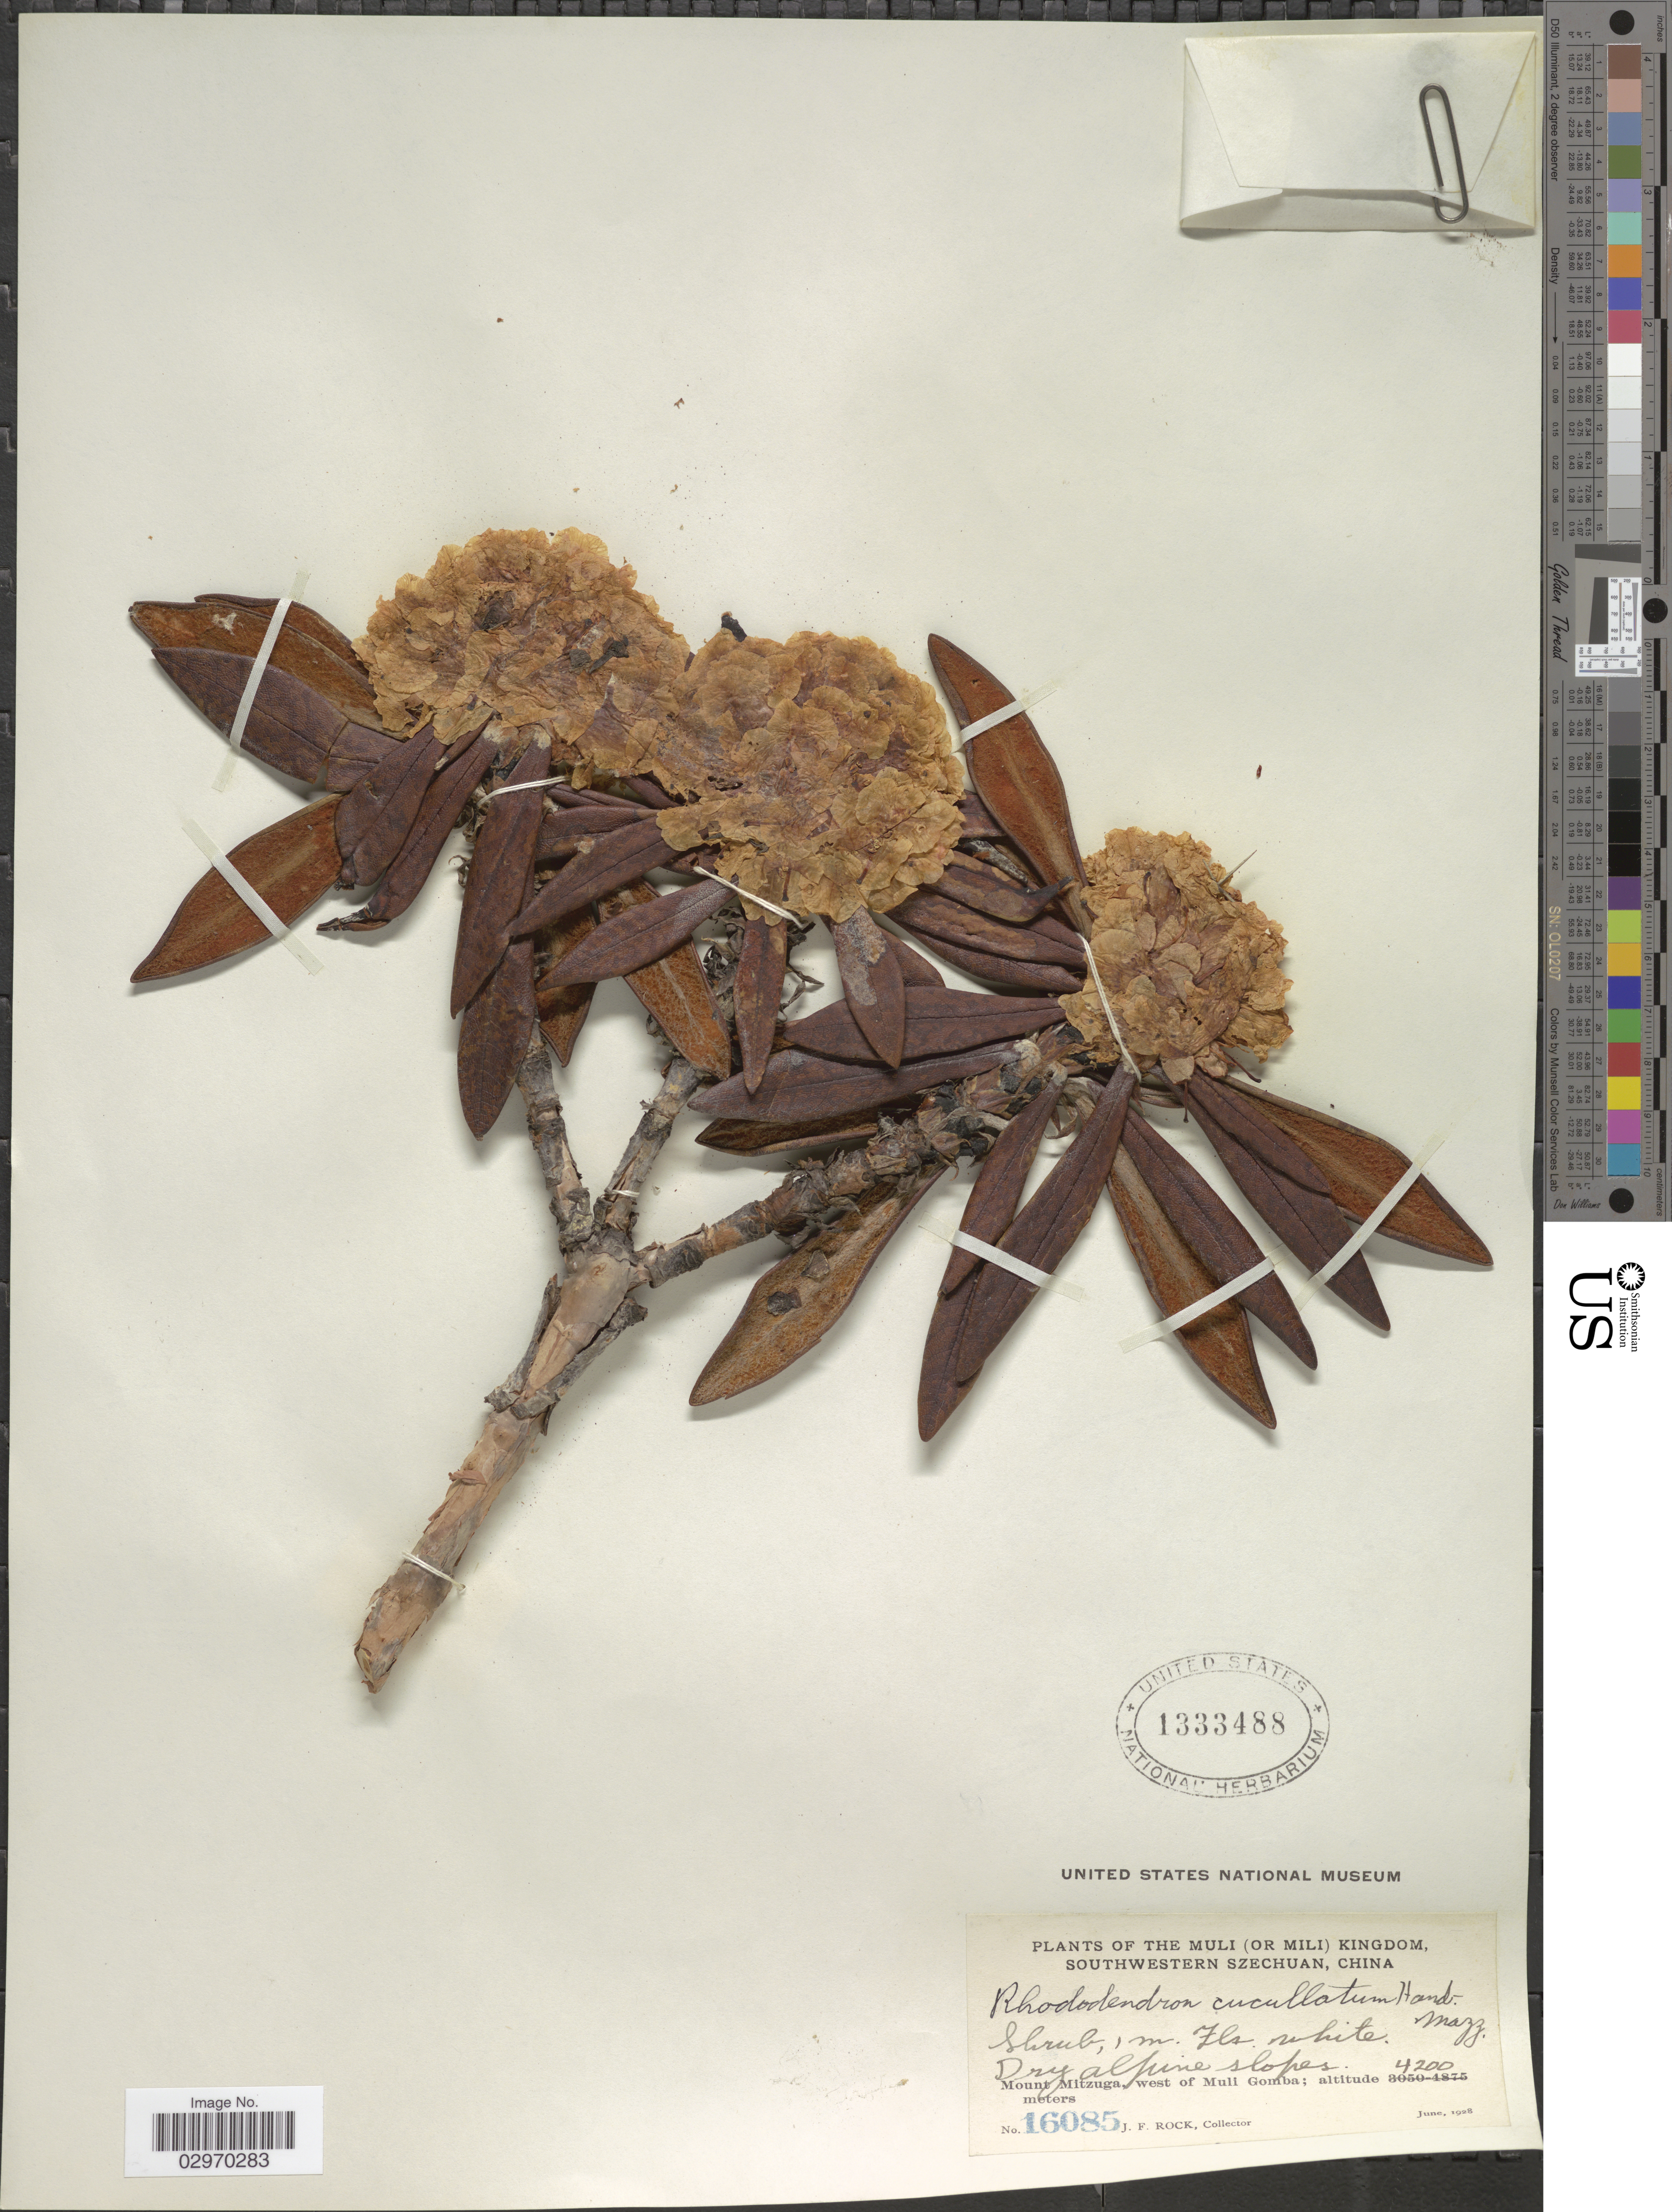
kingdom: Plantae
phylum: Tracheophyta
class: Magnoliopsida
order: Ericales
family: Ericaceae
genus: Rhododendron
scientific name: Rhododendron cucullatum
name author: Hand.-Mazz.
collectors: J. Rock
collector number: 16085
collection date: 1928-06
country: China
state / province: Sichuan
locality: The Muli (or Mili) Kingdom, southwestern Szechuan, Mount Mitzuga, west of Muli Gomba. Dry alpine slopes.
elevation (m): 4200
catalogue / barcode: US 1333488